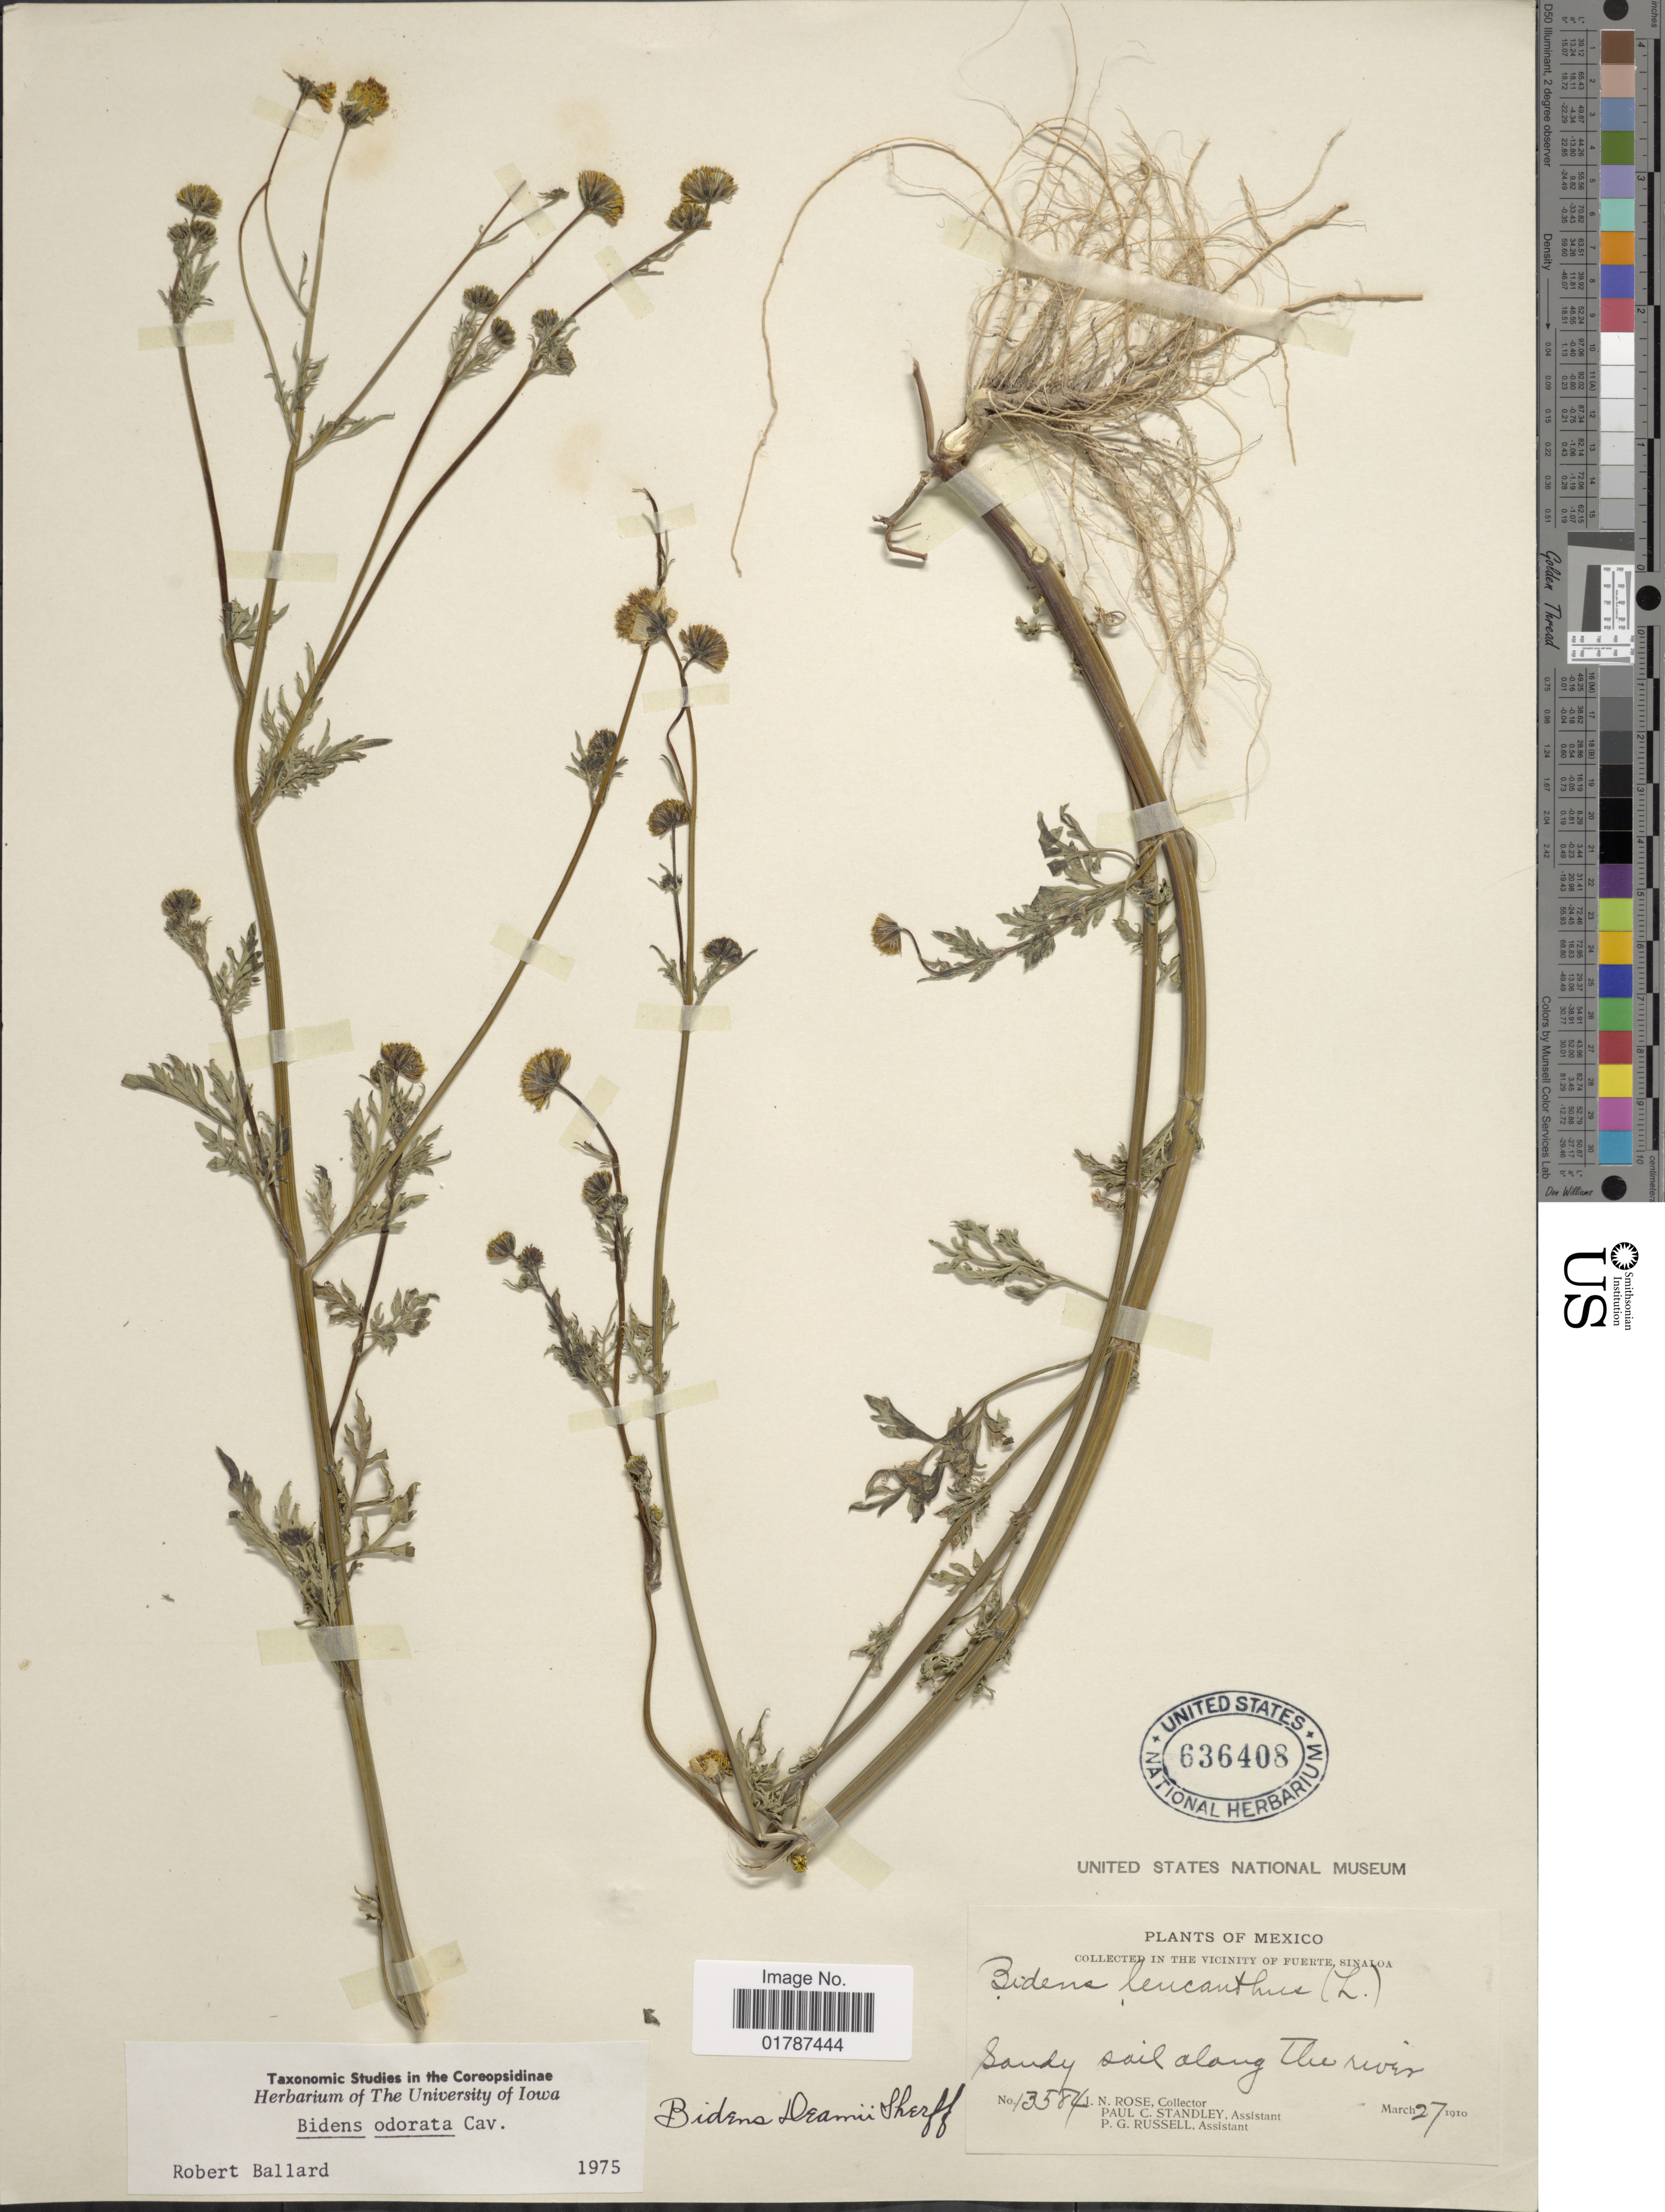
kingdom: Plantae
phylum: Tracheophyta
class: Magnoliopsida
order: Asterales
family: Asteraceae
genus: Bidens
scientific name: Bidens odorata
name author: Cav.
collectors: J. N. Rose, P. C. Standley & P. G. Russell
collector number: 13584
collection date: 1910-03-27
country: Mexico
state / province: Sinaloa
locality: In The Vicinity of Fuerte, Sinaloa, Sandy soil along the river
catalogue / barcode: US 636408